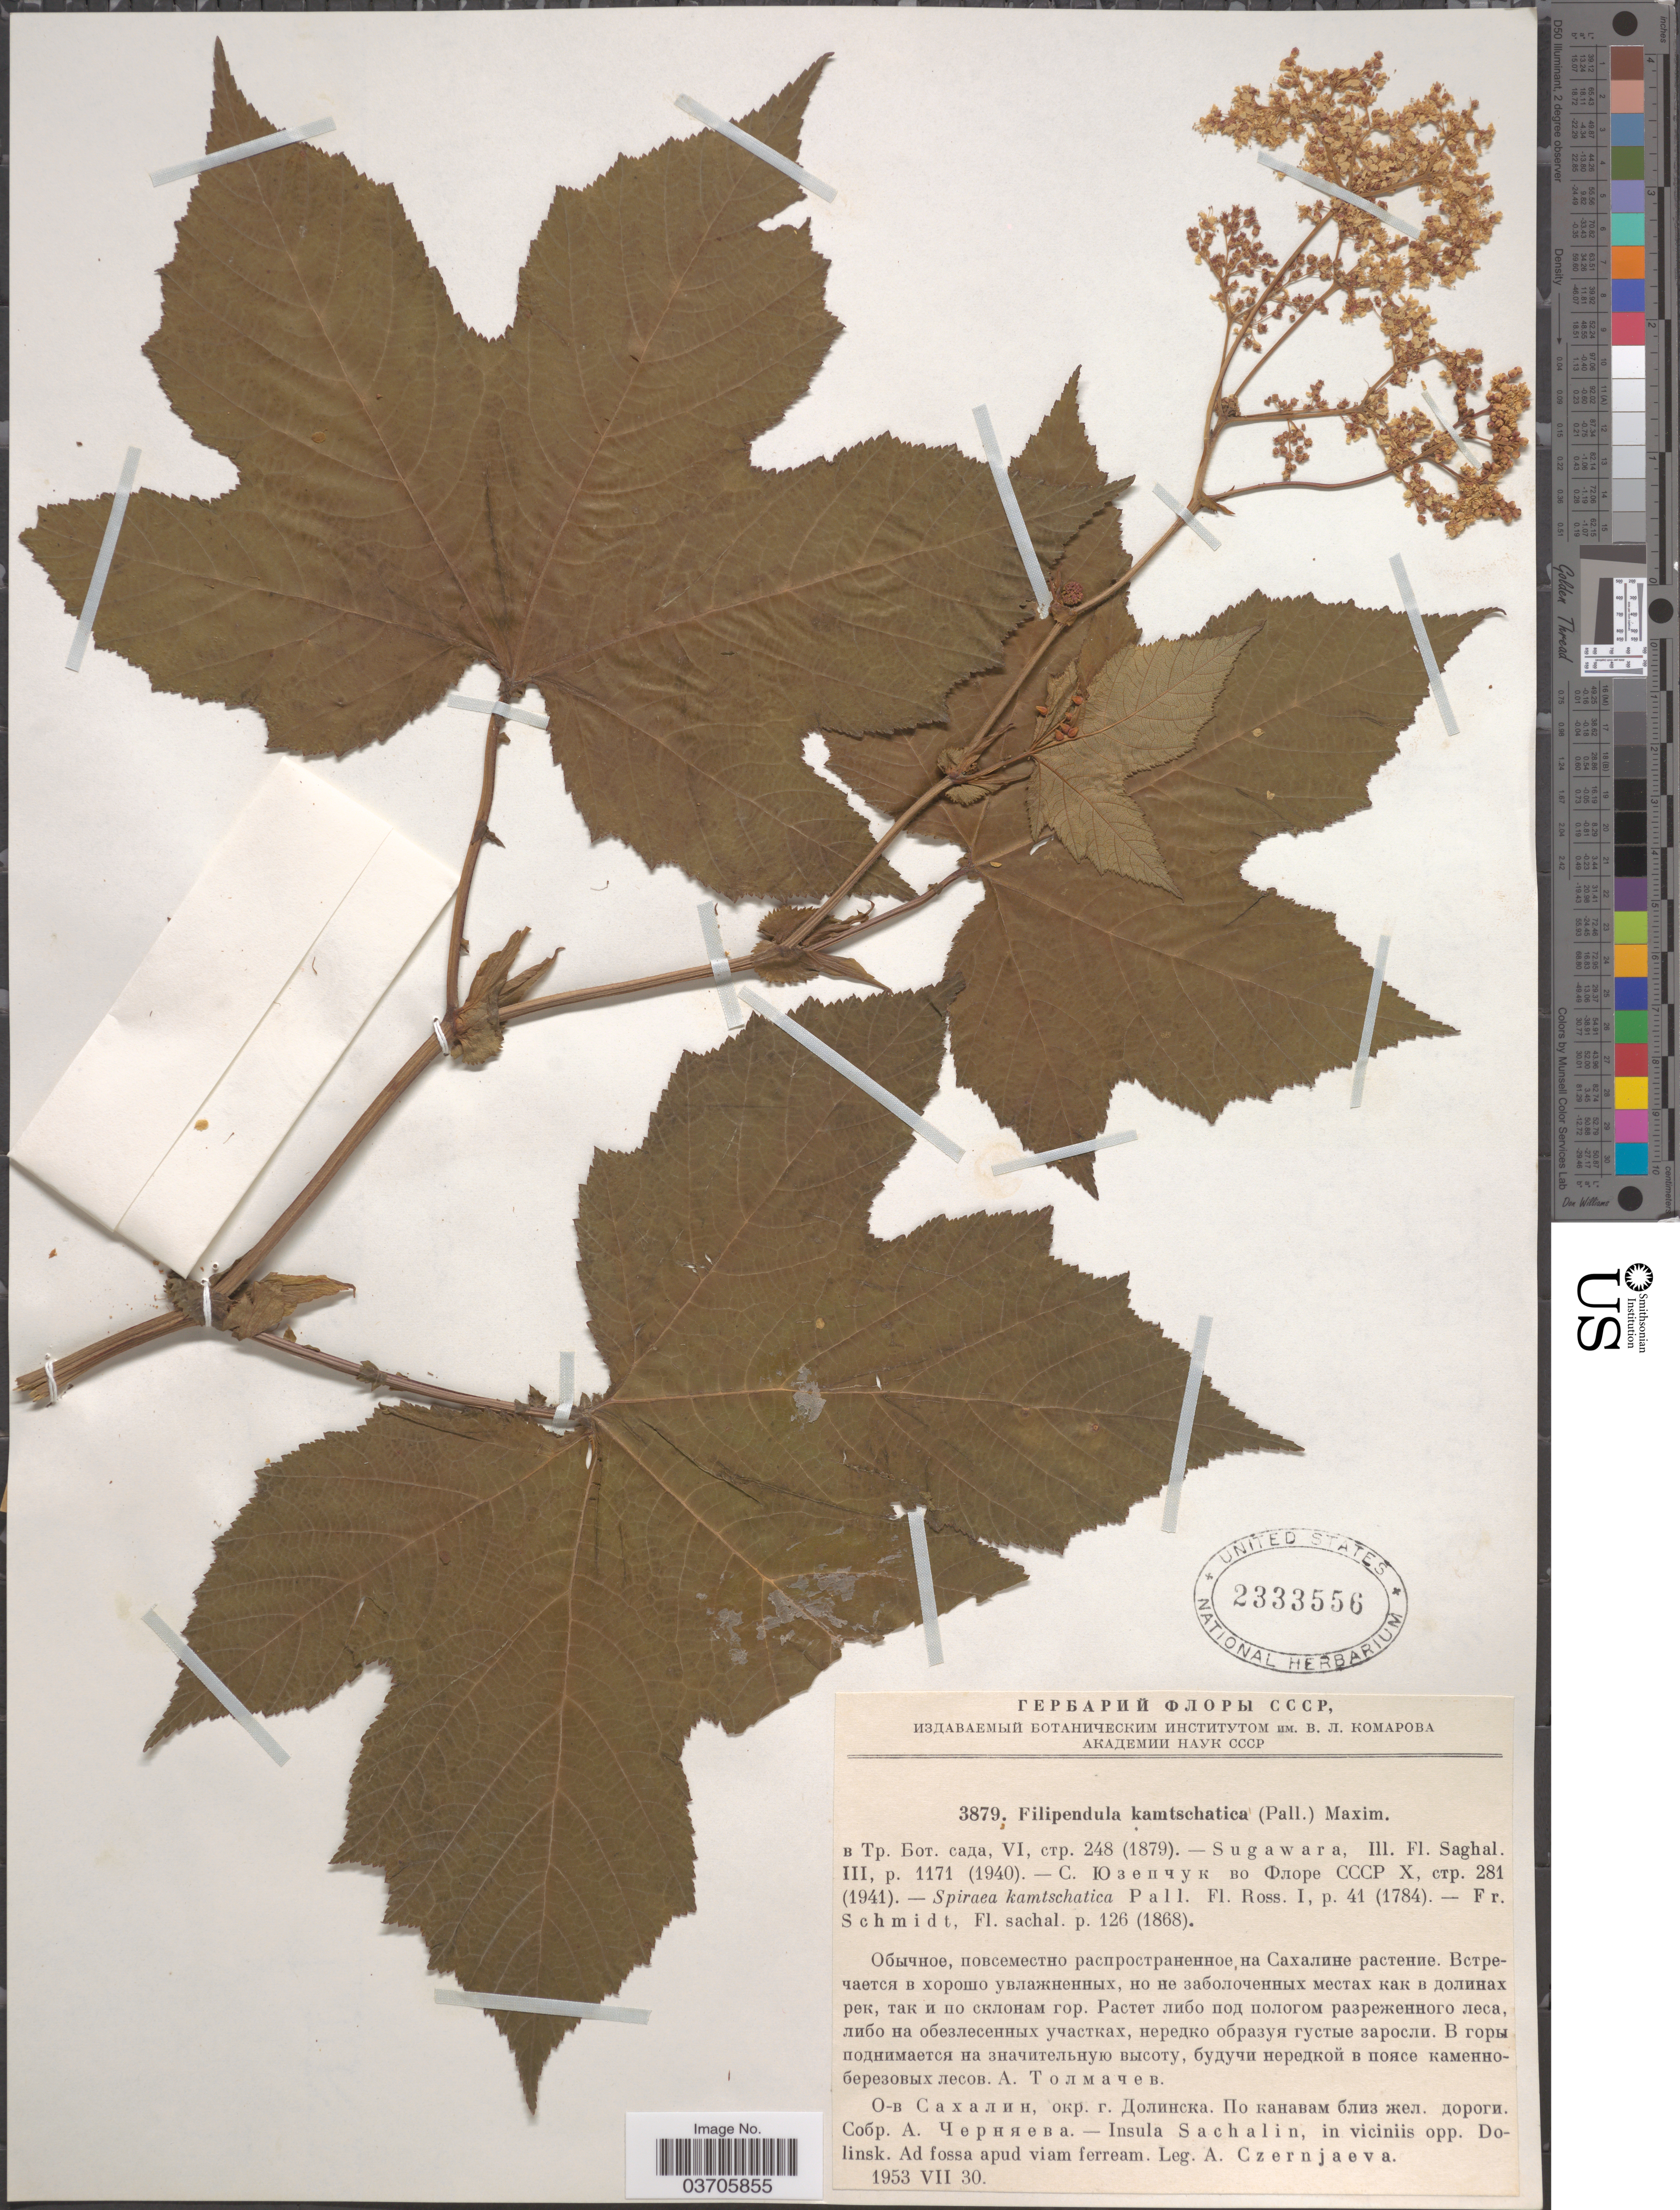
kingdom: Plantae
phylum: Tracheophyta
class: Magnoliopsida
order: Rosales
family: Rosaceae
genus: Filipendula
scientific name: Filipendula camtschatica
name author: (Pall.) Maxim.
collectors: A. Czernjaeva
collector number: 3879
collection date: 1953-07-30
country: Russian Federation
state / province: Sakhalin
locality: Insula Sachalin, in viciniis opp. Dolinsk. Ad fossa apud viam ferream.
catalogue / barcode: US 2333556